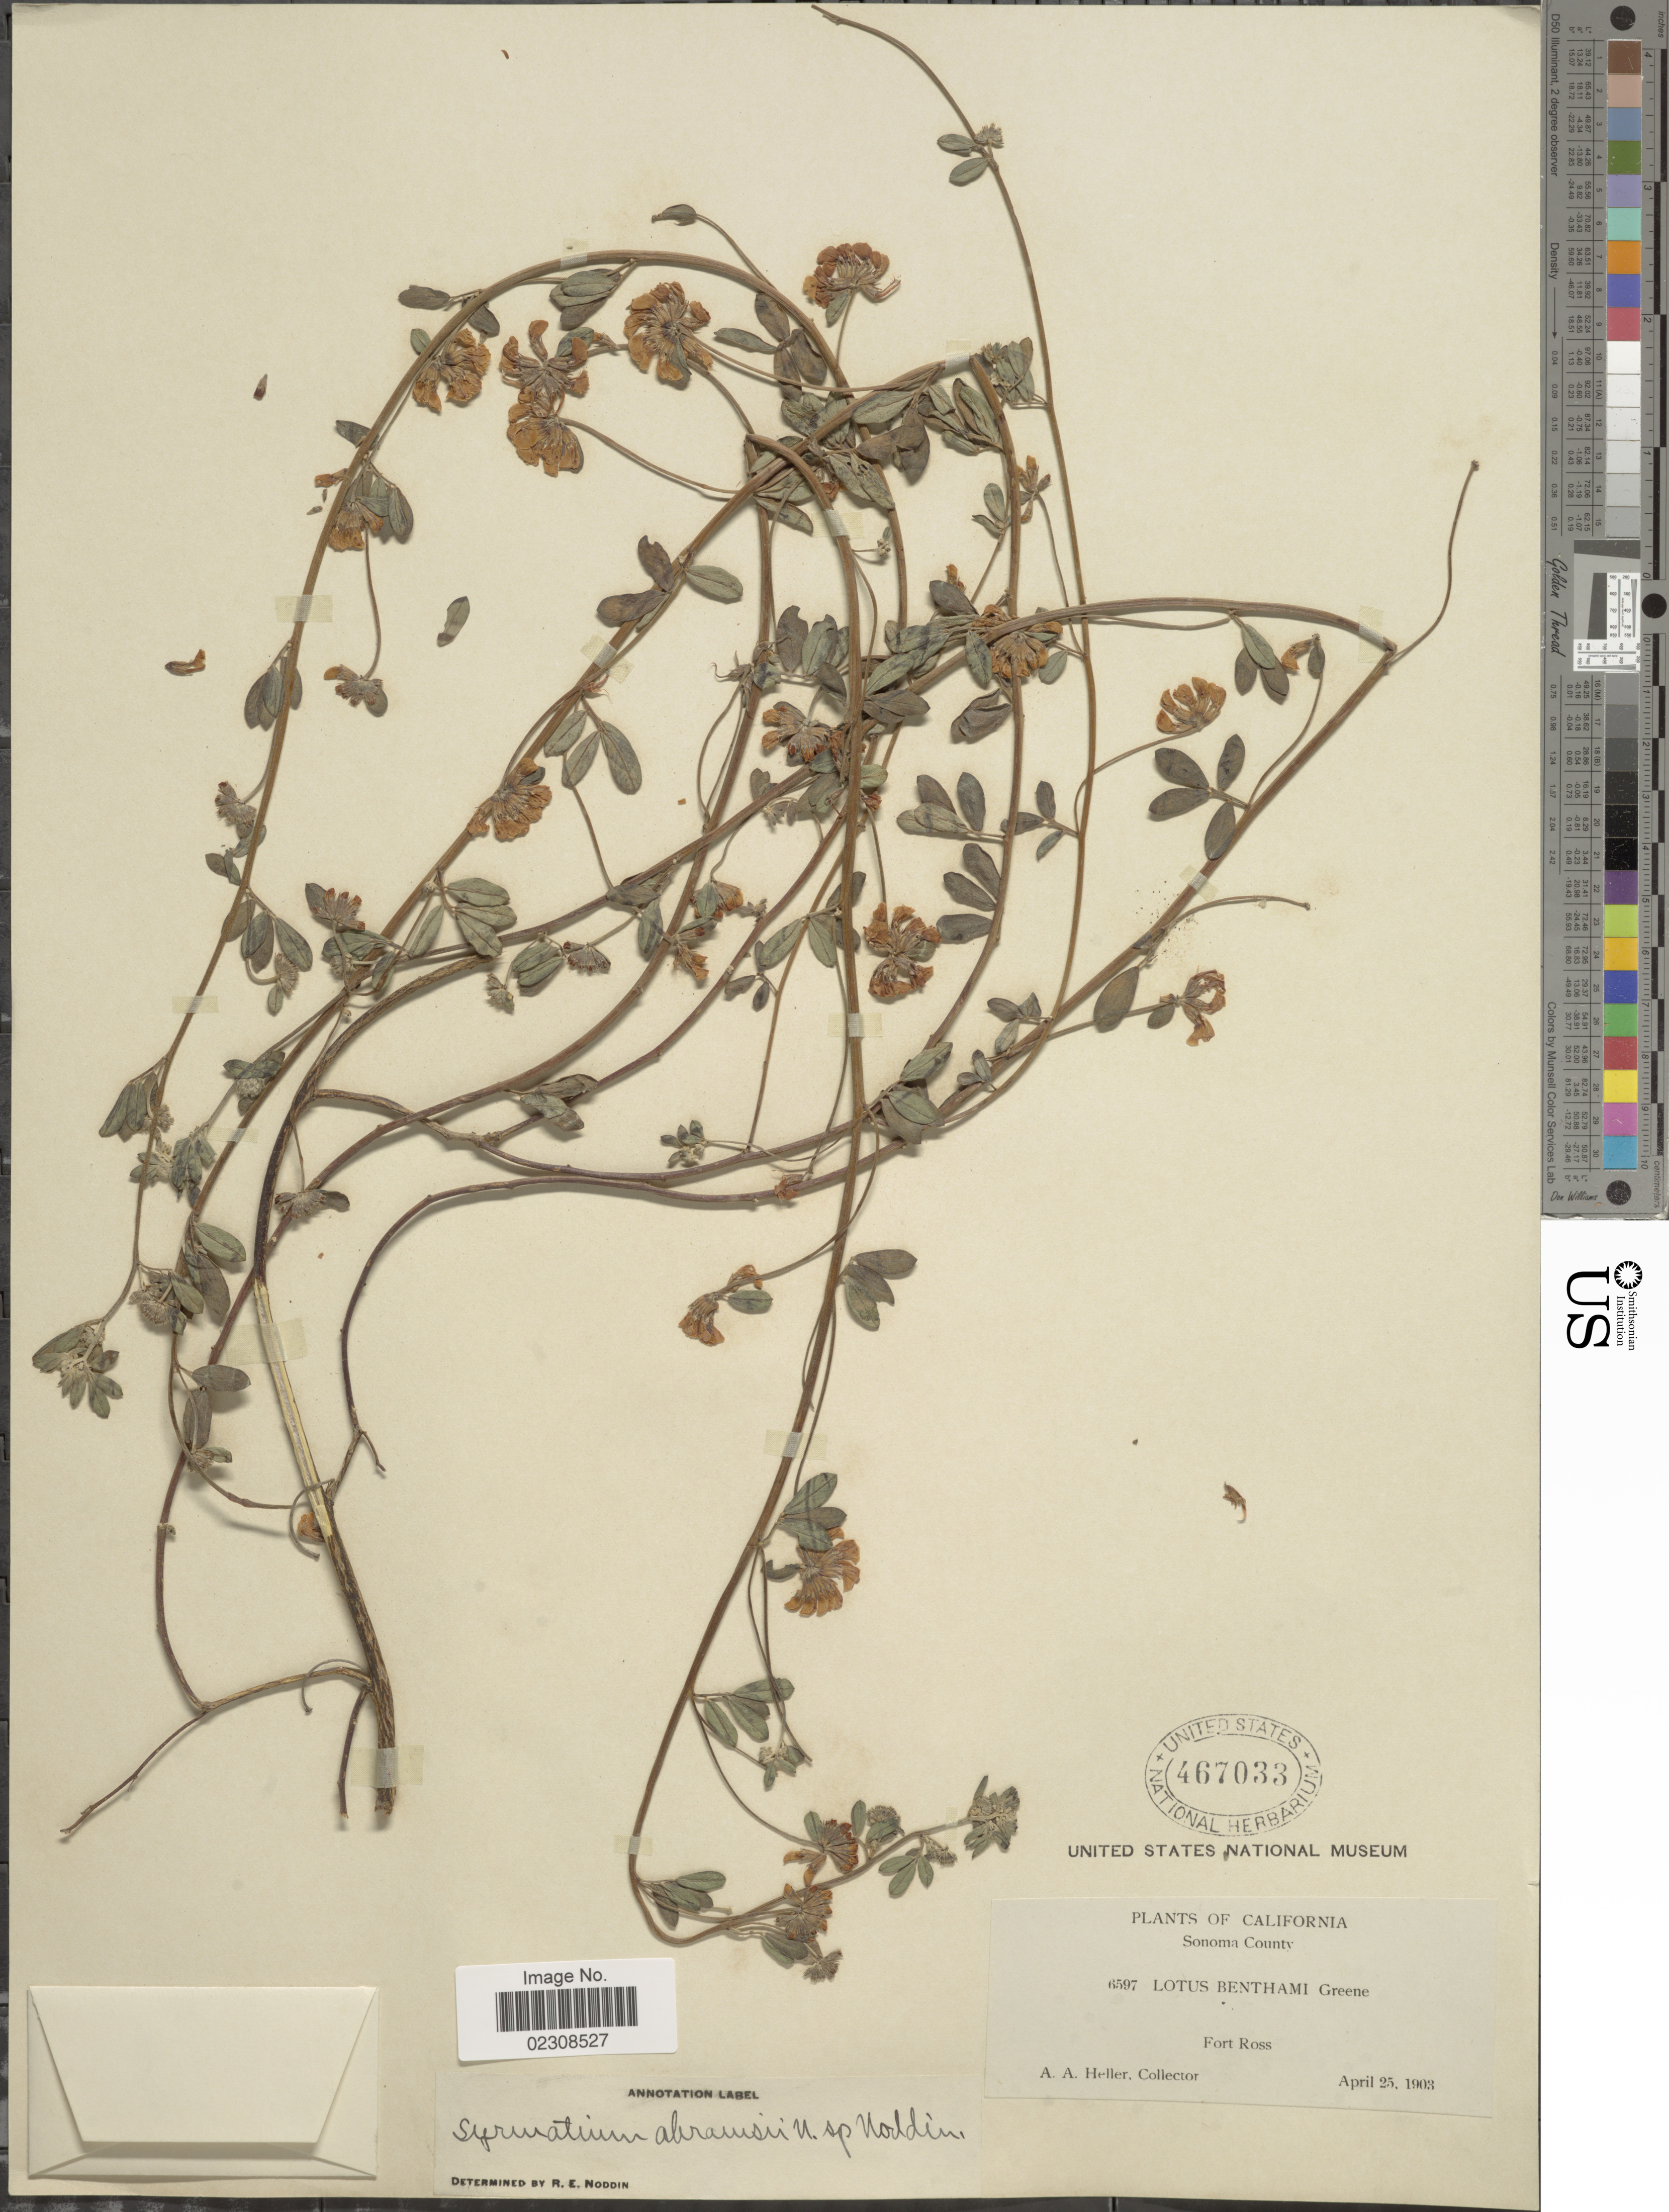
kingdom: Plantae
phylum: Tracheophyta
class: Magnoliopsida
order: Fabales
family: Fabaceae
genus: Syrmatium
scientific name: Syrmatium abramsii Noddin sp. nov. ined., 5/2024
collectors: A. A. Heller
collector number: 6597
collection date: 1903-04-25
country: United States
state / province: California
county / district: Sonoma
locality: Sonoma County. Fort Ross.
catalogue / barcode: US 467033